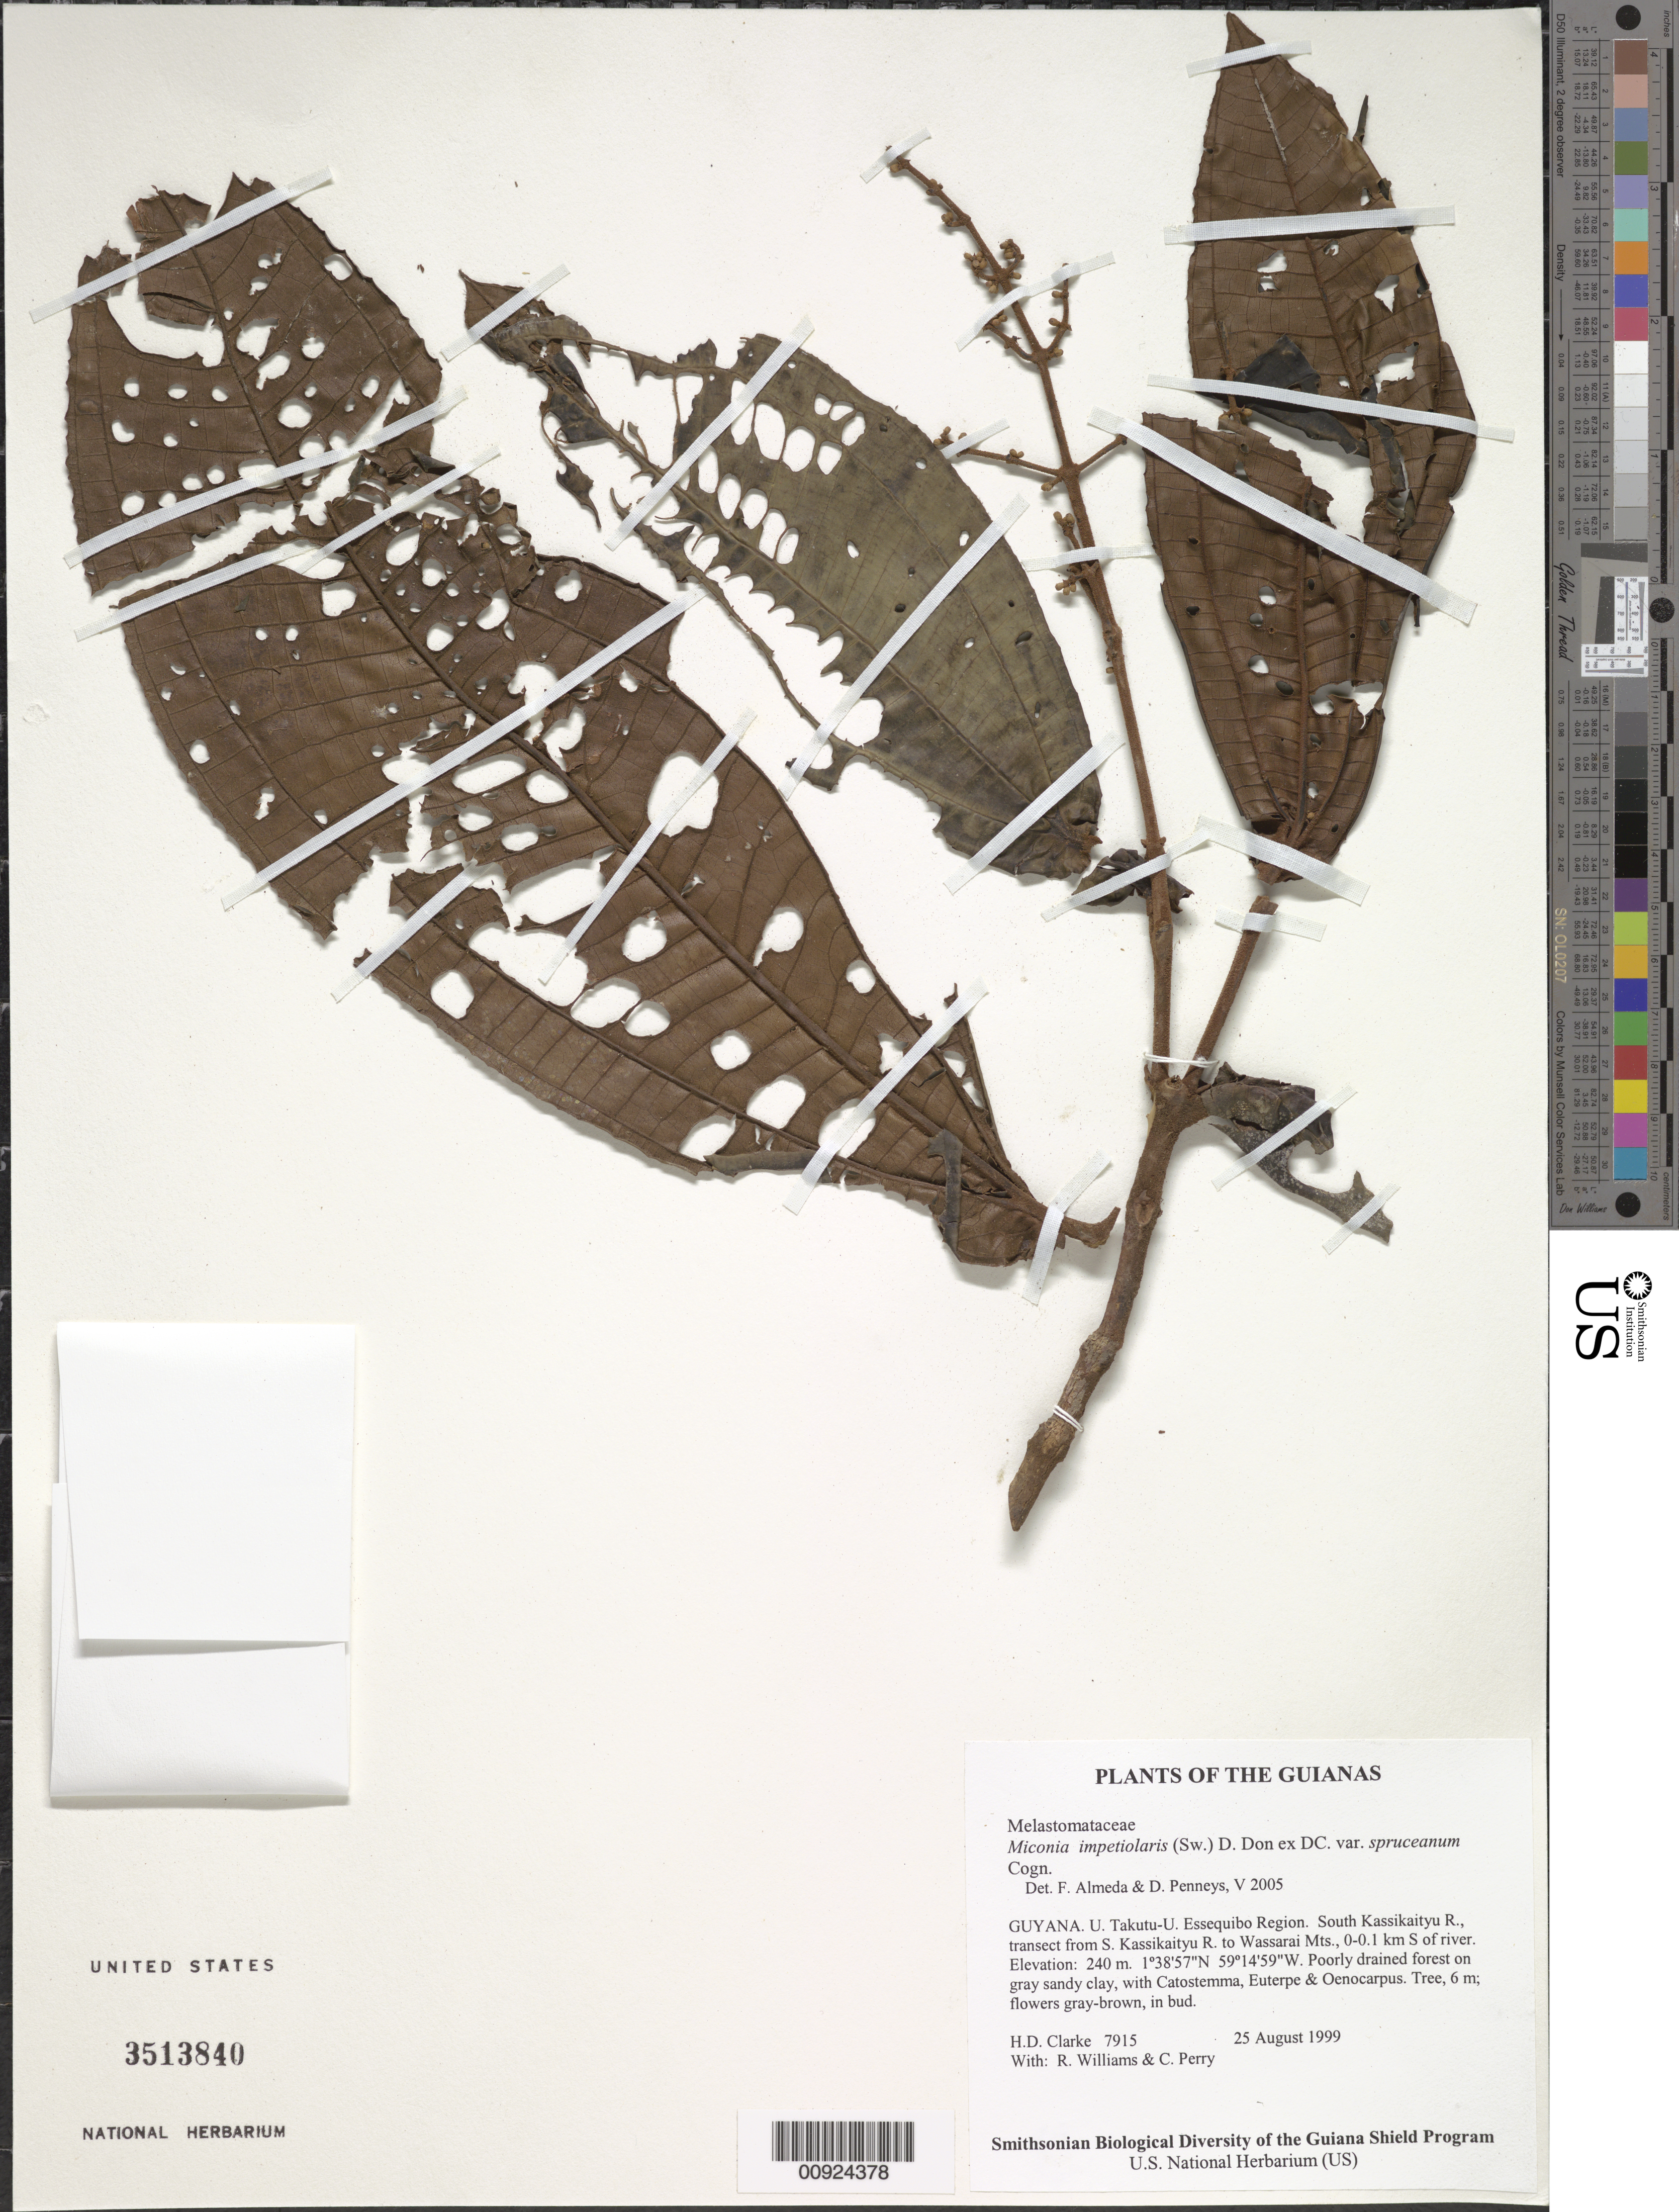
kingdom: Plantae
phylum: Tracheophyta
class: Magnoliopsida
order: Myrtales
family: Melastomataceae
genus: Miconia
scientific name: Miconia impetiolaris var. spruceana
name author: Cogn.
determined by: Almeda, F.; Penneys, D. S.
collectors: H. D. Clarke, R. Williams & C. Perry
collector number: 7915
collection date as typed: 25 August 1999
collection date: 1999-08-25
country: Guyana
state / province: U. Takutu-U. Essequibo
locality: South Kassikaityu R., transect from S. Kassikaityu R. to Wassarai Mts., 0-0.1 km S of river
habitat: Poorly drained forest on gray sandy clay, with Catostemma, Euterpe & Oenocarpus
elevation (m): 240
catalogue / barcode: US 3513840